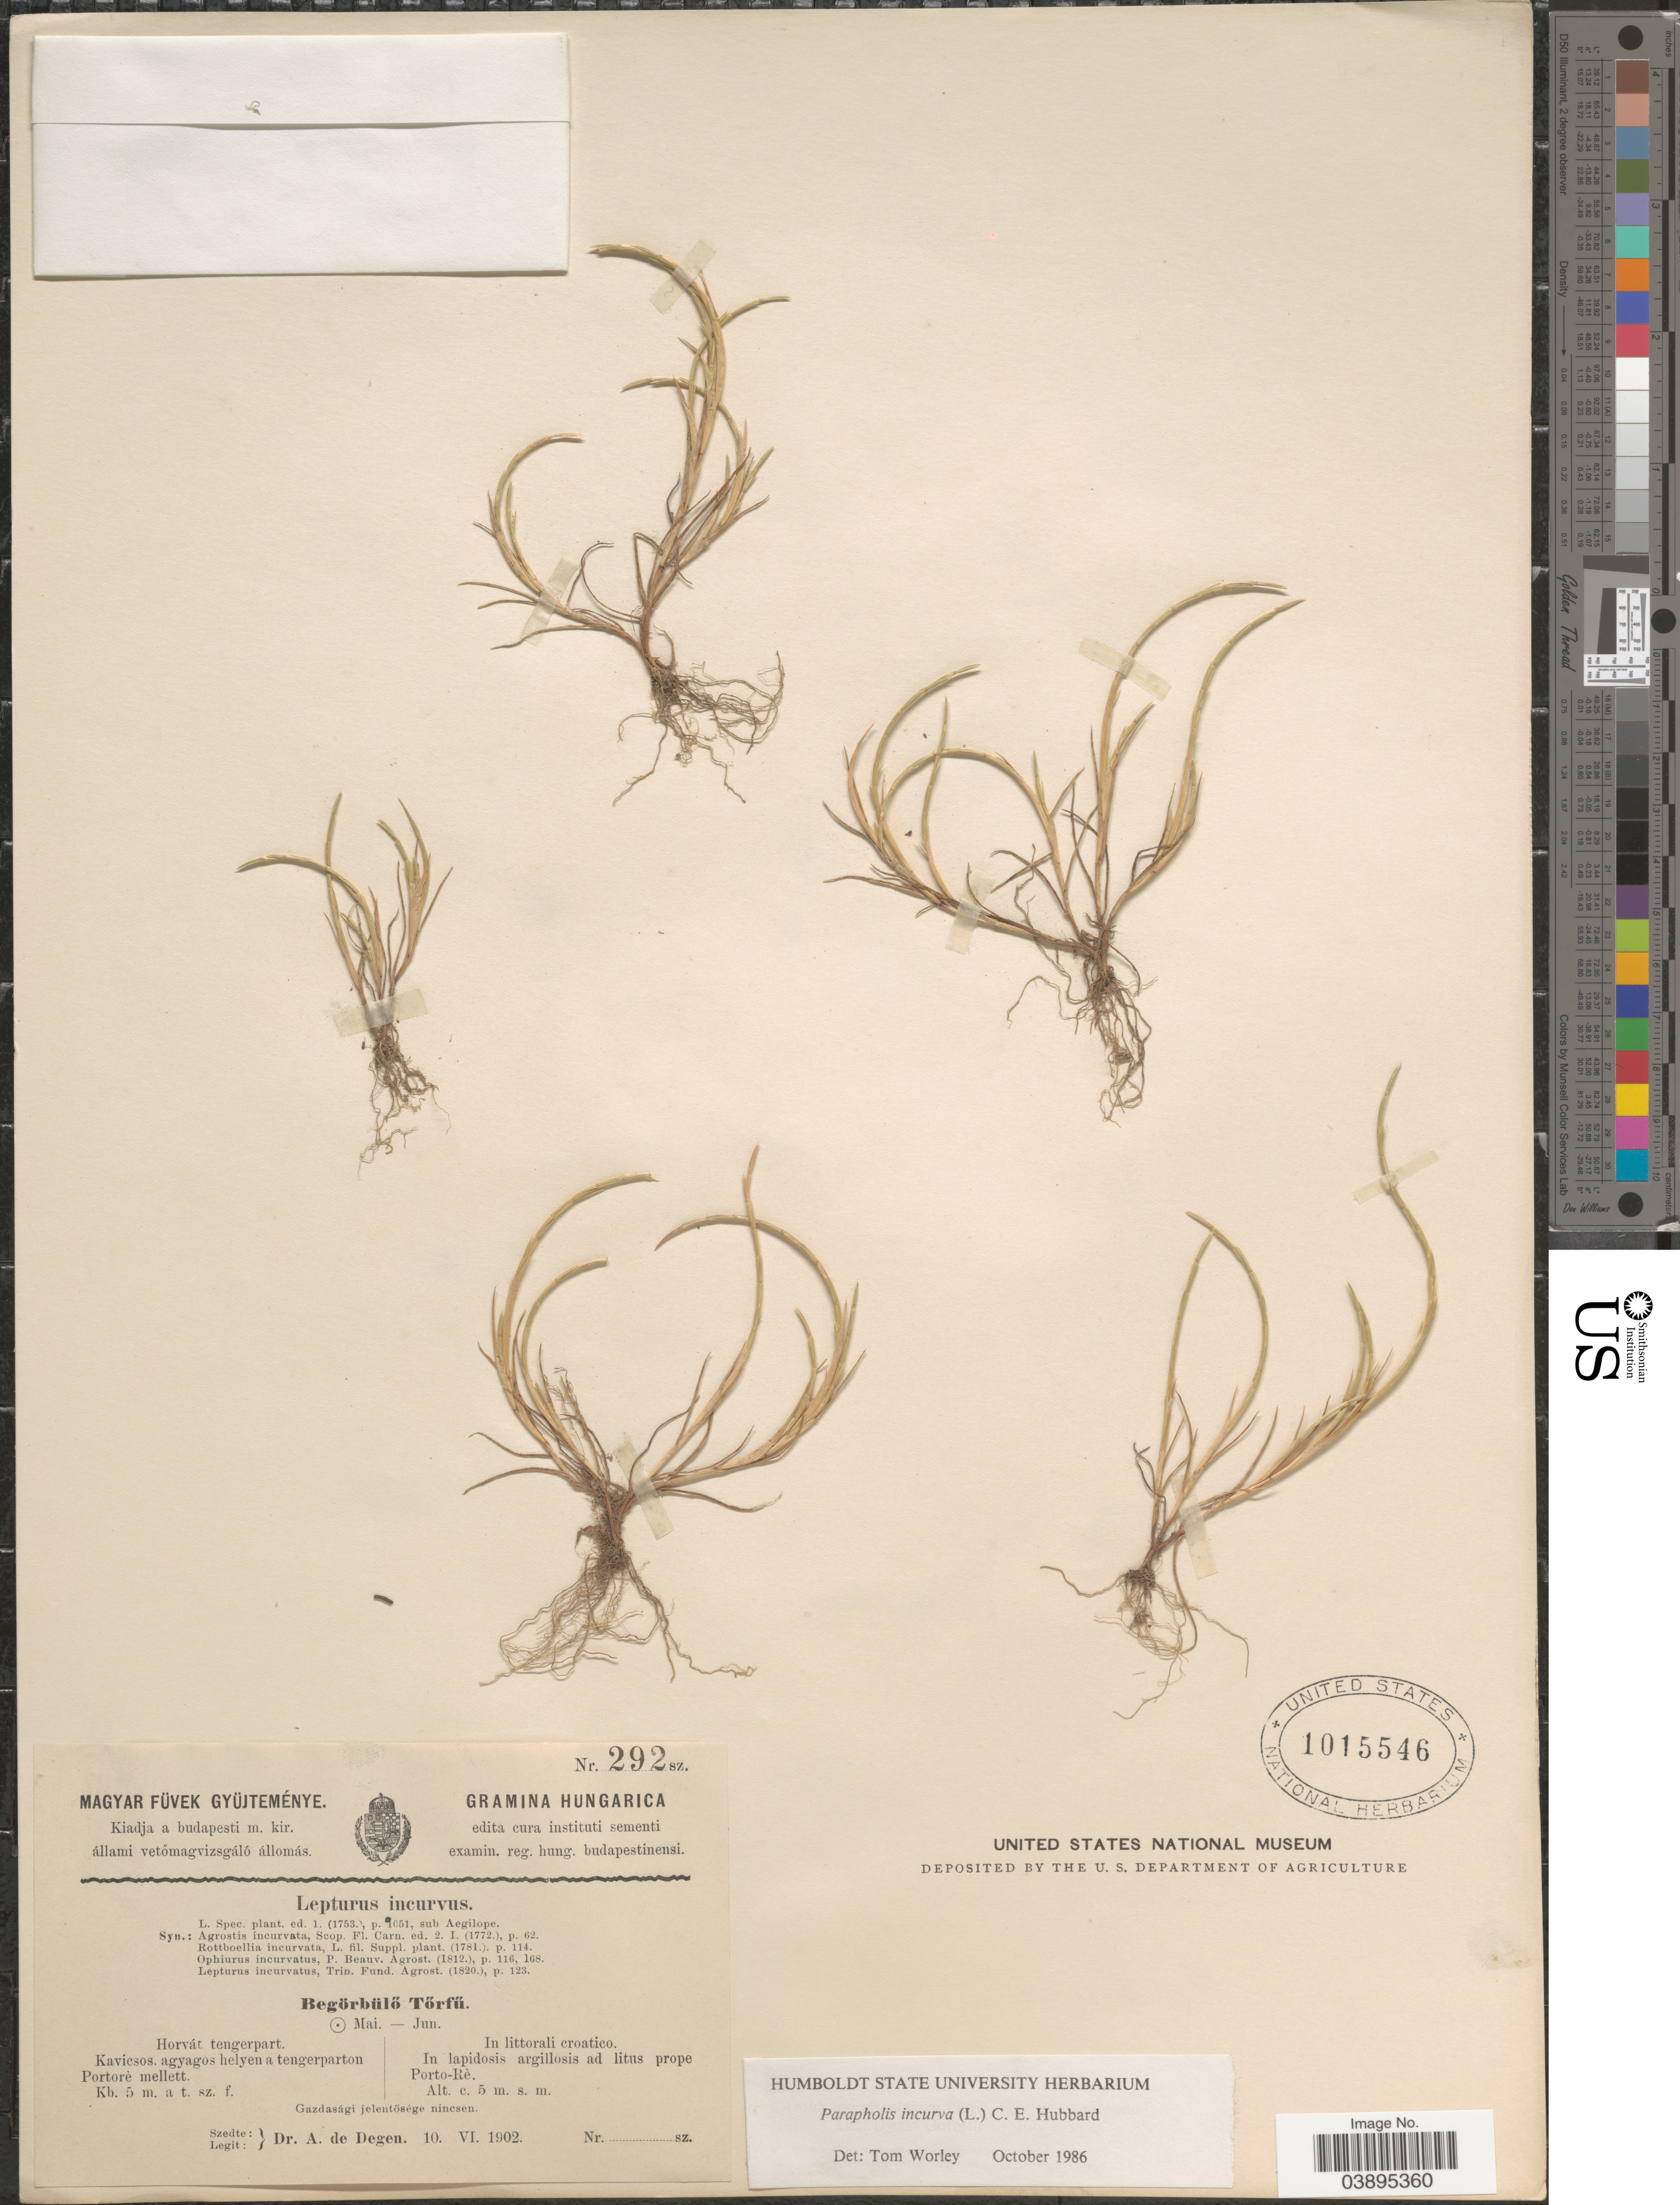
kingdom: Plantae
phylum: Tracheophyta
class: Liliopsida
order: Poales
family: Poaceae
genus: Parapholis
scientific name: Parapholis incurva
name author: (L.) C.E. Hubb.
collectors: A. Degen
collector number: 292?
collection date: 1902-06-10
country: Croatia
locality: In littorali croatico. In lapidosis argillosis ad litus prope Porto-Rè.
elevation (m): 5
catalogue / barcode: US 1015546